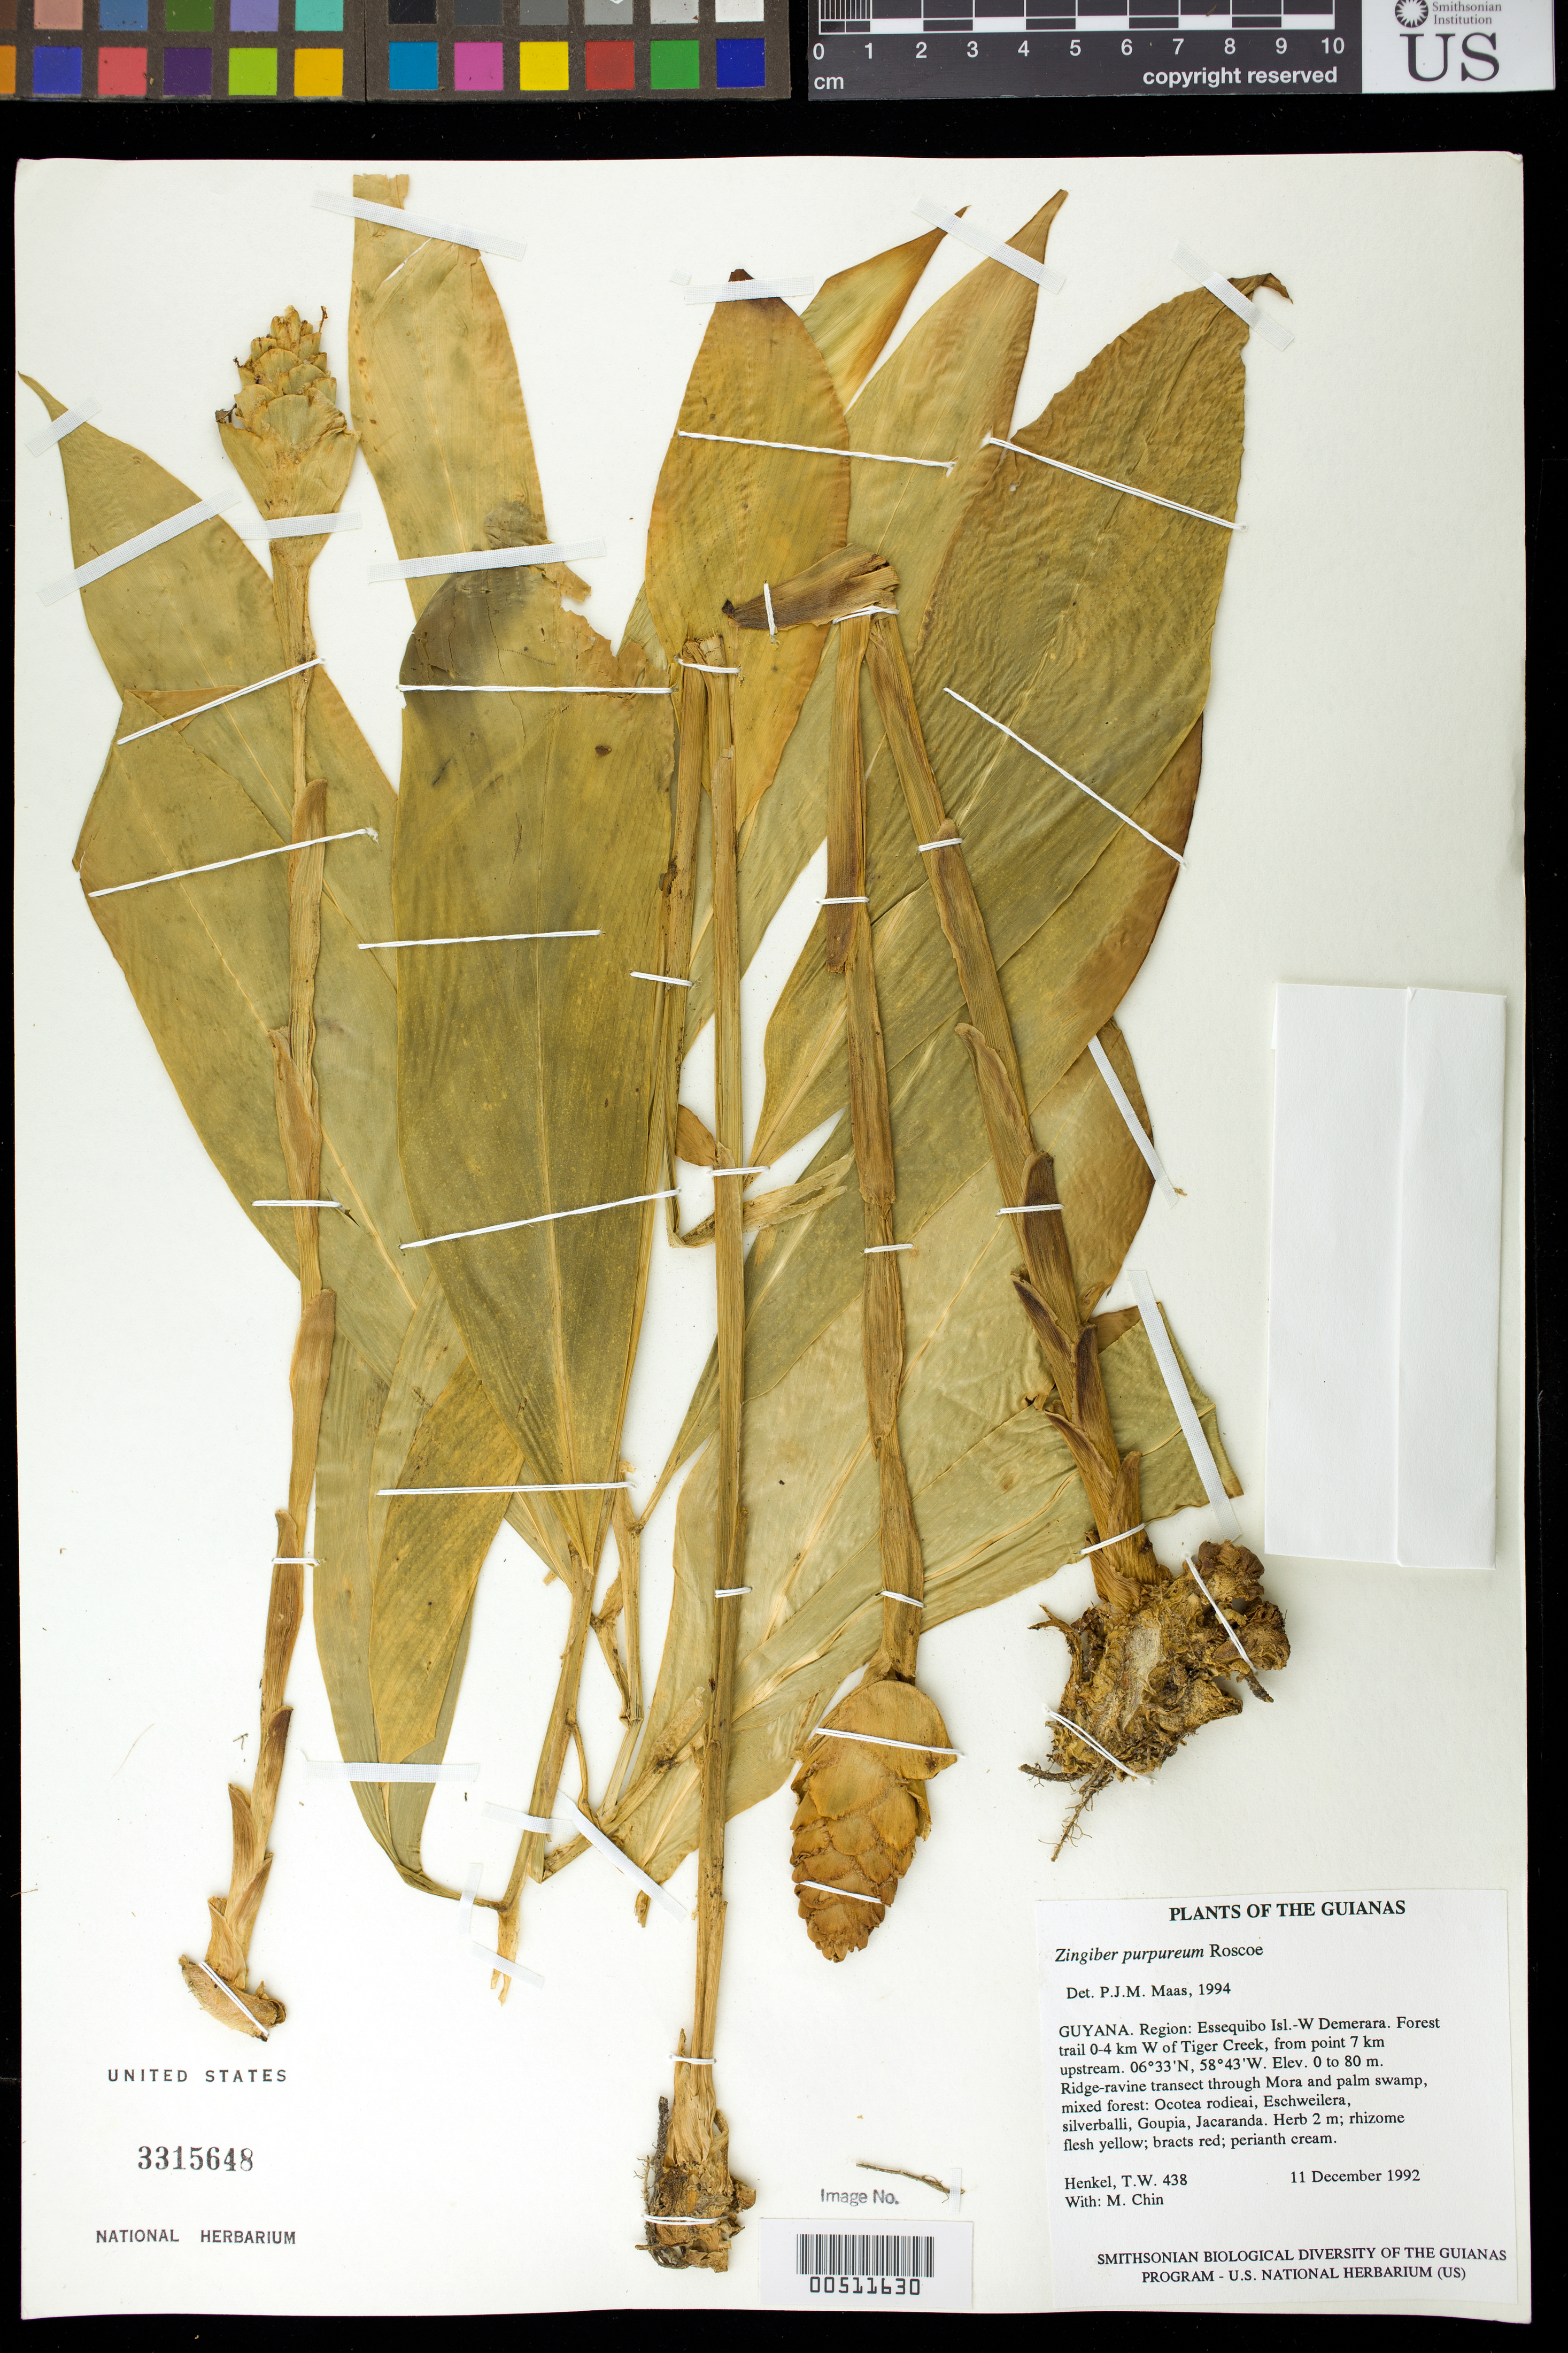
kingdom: Plantae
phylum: Tracheophyta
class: Liliopsida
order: Zingiberales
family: Zingiberaceae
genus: Zingiber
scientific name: Zingiber purpureum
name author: Roscoe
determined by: Maas, Paul J. M.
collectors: T. Henkel & M. Chin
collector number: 438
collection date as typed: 11 December 1992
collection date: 1992-12-11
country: Guyana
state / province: Essequibo Isl-W. Demerara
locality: Forest trail 0-4 km W of Tiger Creek, from point 7 km upstream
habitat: Ridge-ravine transect through Mora and palm swamp, mixed forest: Ocotea rodieai, Eschweilera, silverballi, Goupia, Jacaranda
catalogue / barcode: US 3315648